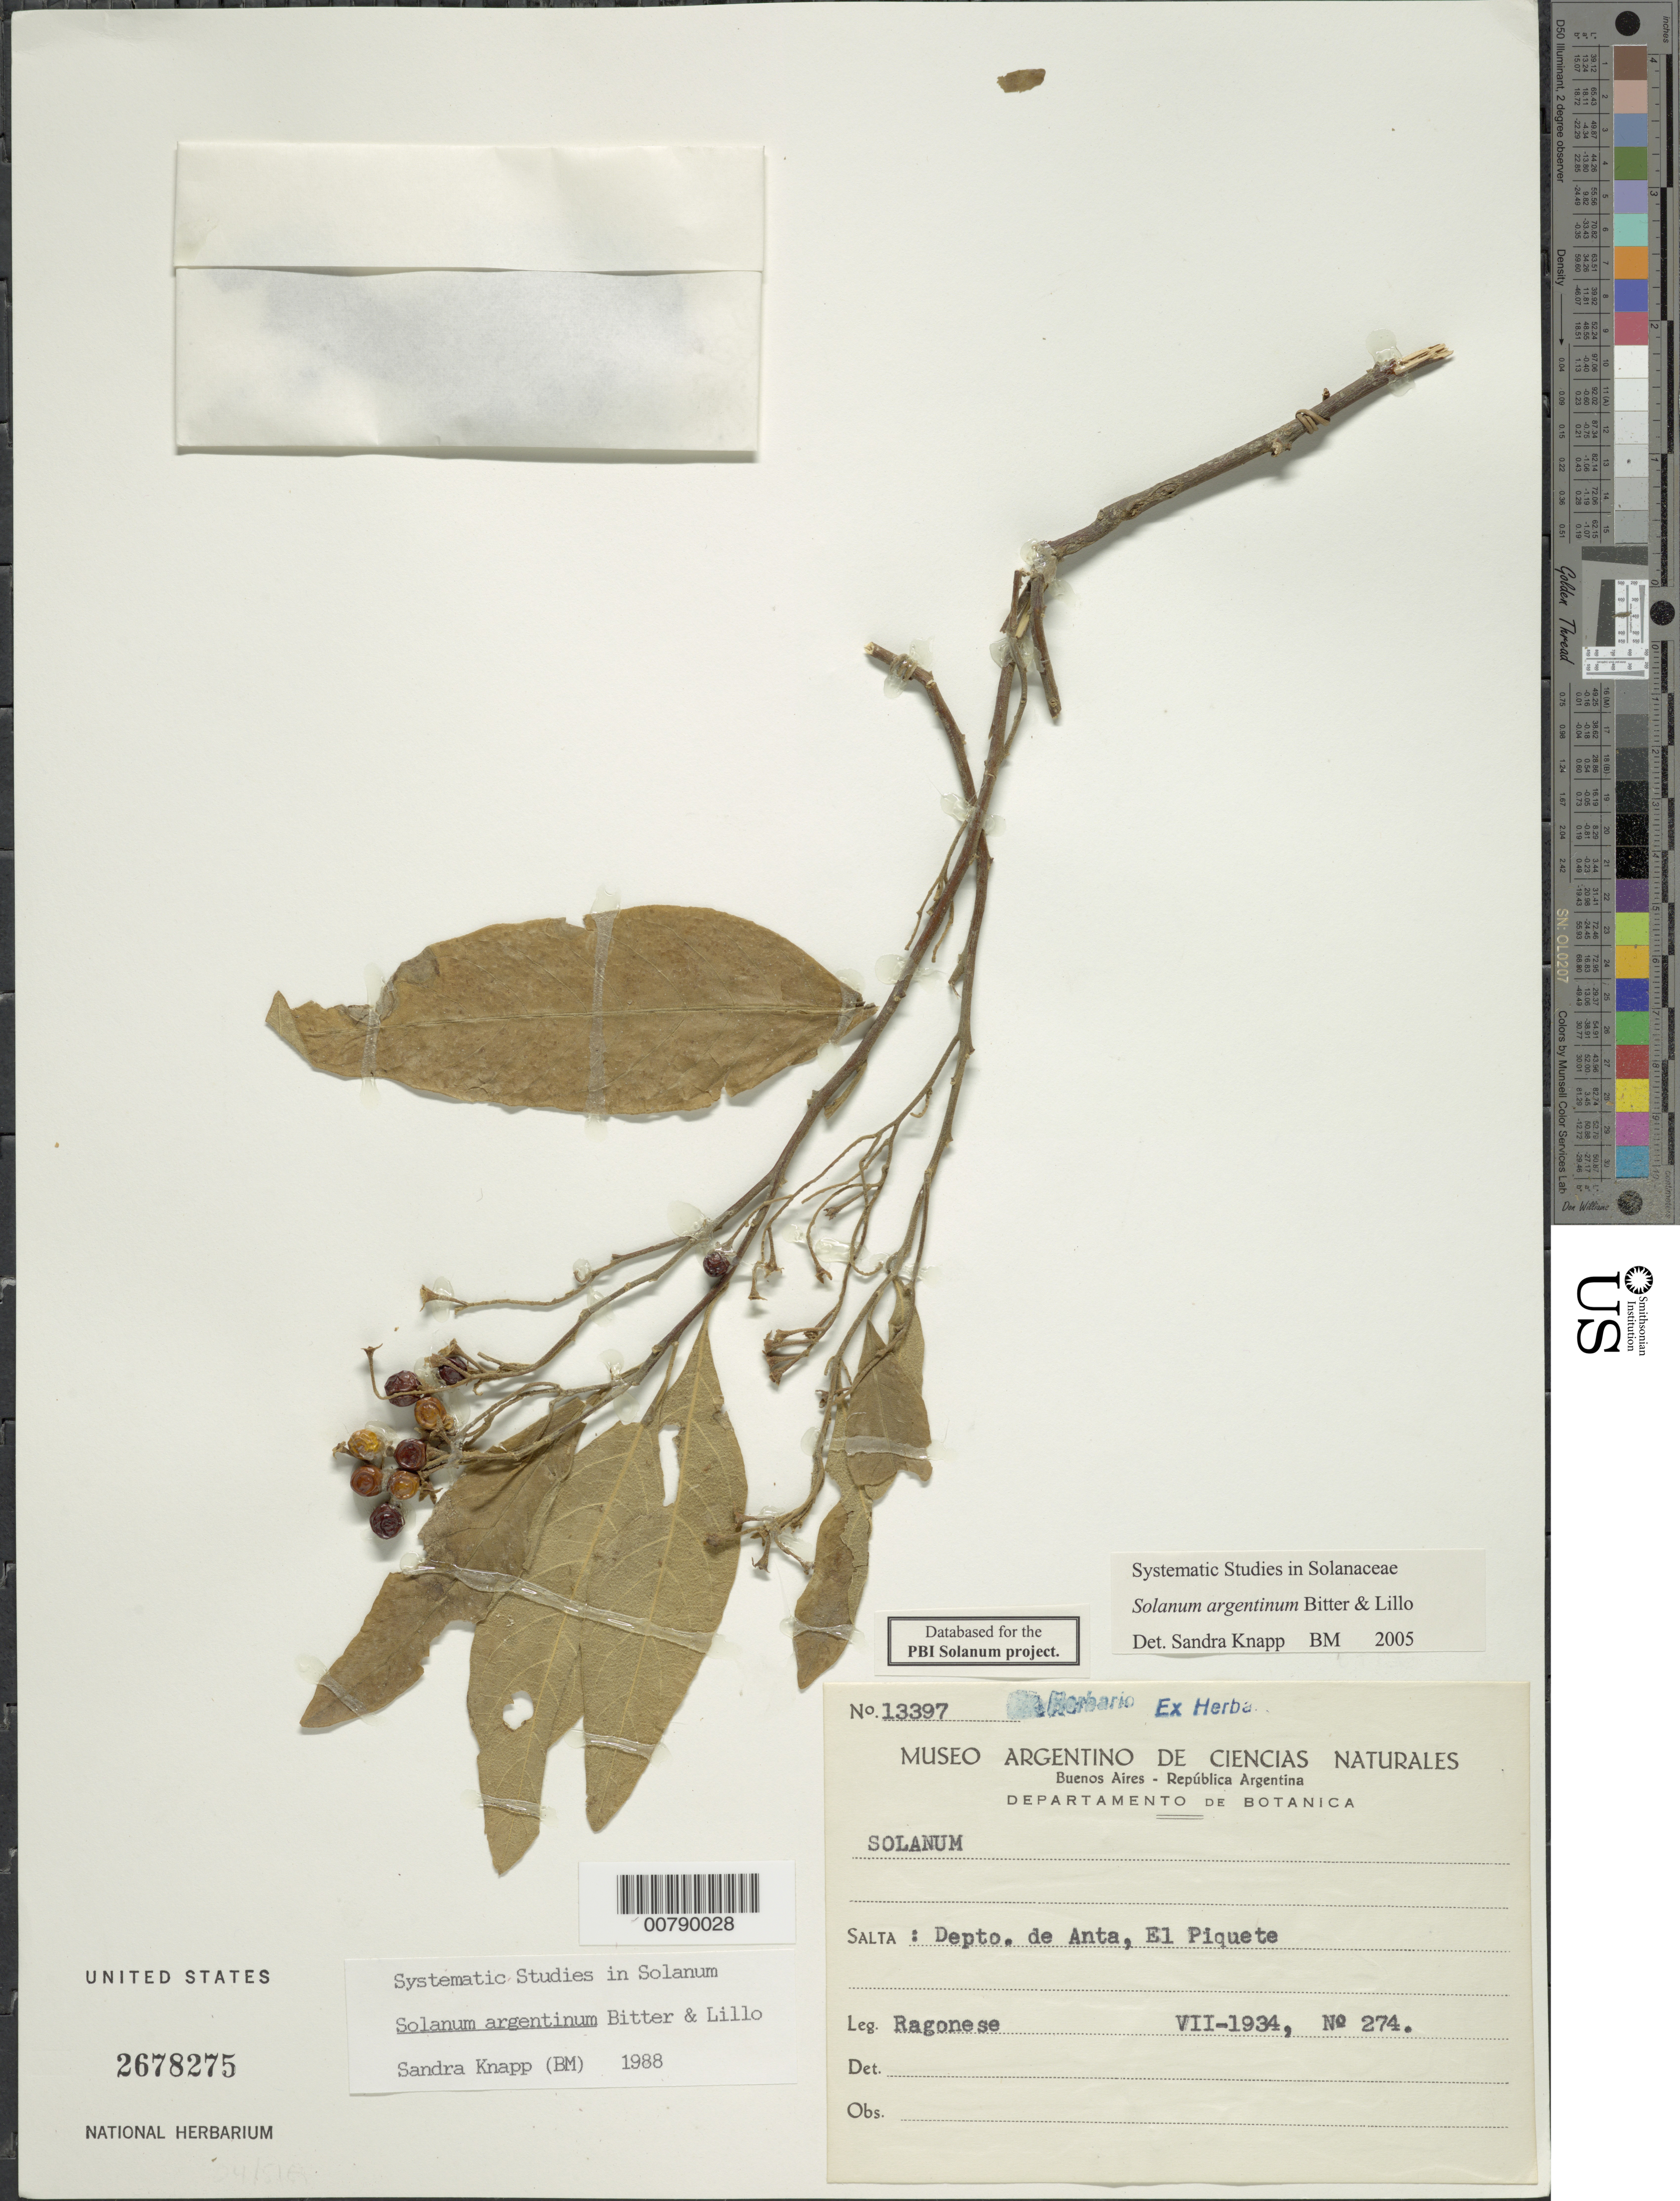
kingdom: Plantae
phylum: Tracheophyta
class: Magnoliopsida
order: Solanales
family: Solanaceae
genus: Solanum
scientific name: Solanum argentinum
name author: Bitter & Lillo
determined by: Knapp, S. D.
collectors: A. Ragonese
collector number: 274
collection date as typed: Jul 1934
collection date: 1934-07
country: Argentina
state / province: Salta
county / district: Anta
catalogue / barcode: US 2678275